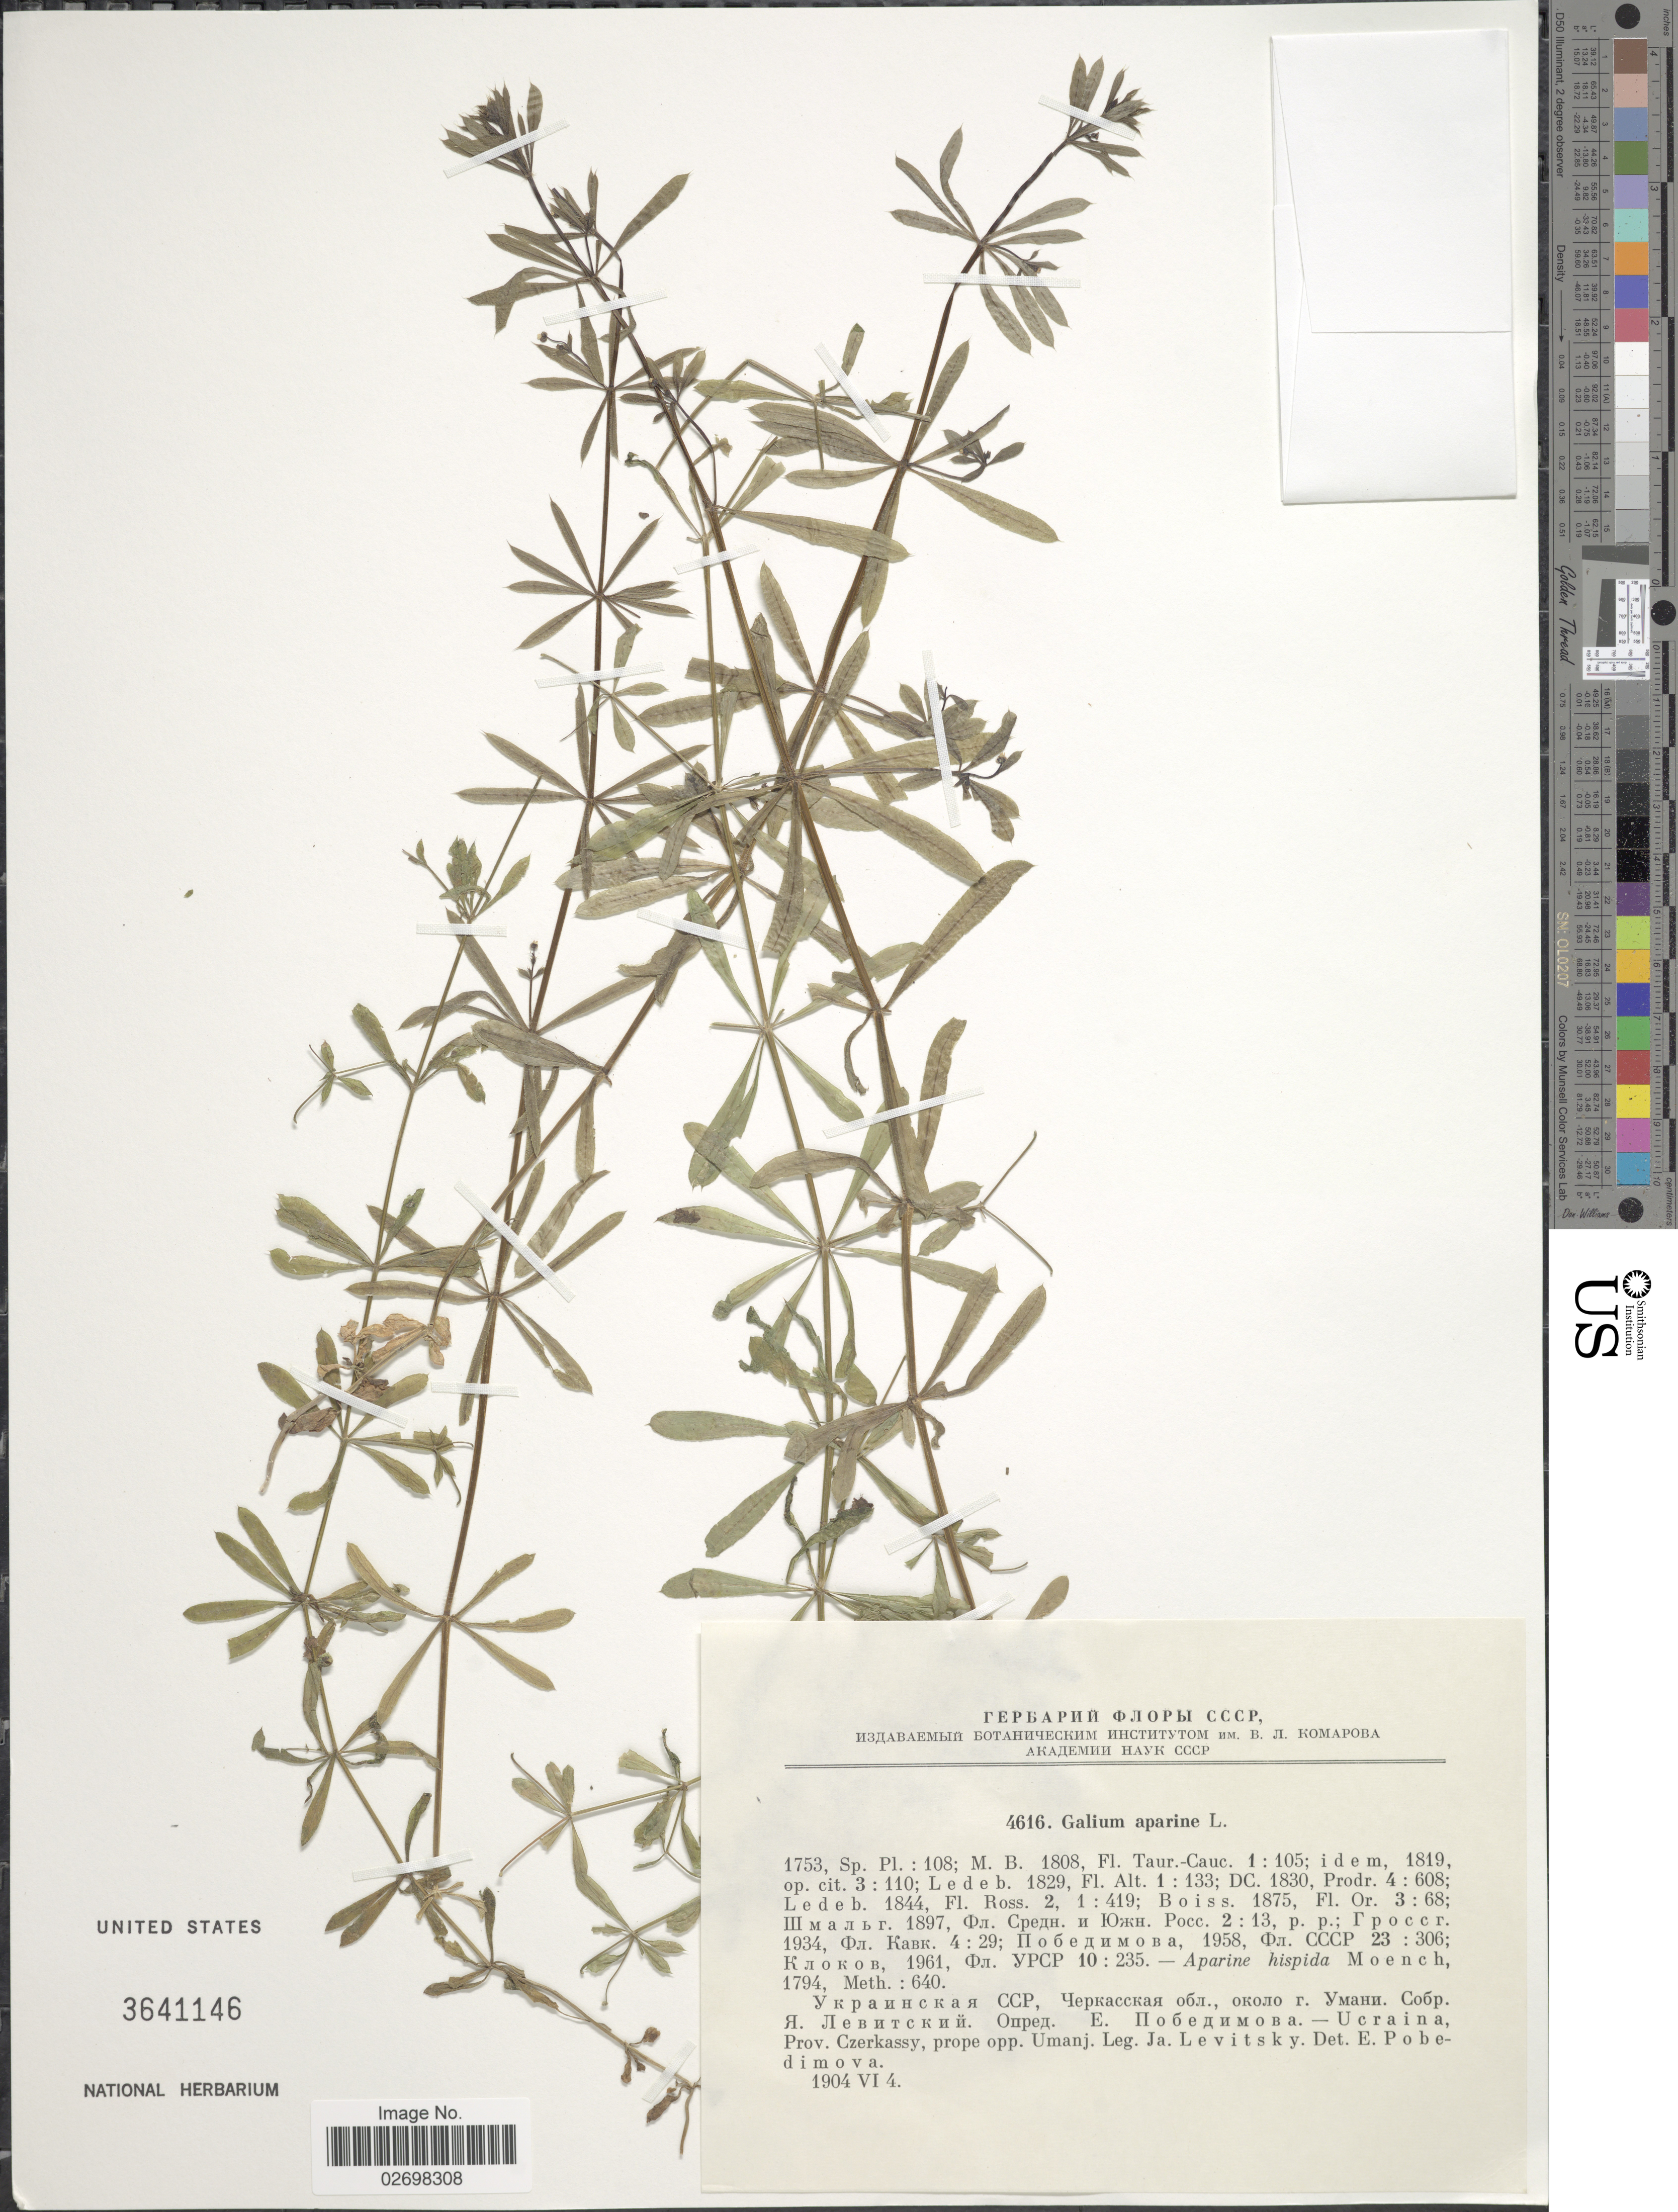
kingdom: Plantae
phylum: Tracheophyta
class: Magnoliopsida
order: Gentianales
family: Rubiaceae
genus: Galium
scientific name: Galium aparine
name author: L.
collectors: J. Levitsky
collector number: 4616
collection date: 1904-06-04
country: Ukraine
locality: Prov. Czerkassy, prope opp. Umanj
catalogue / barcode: US 3641146